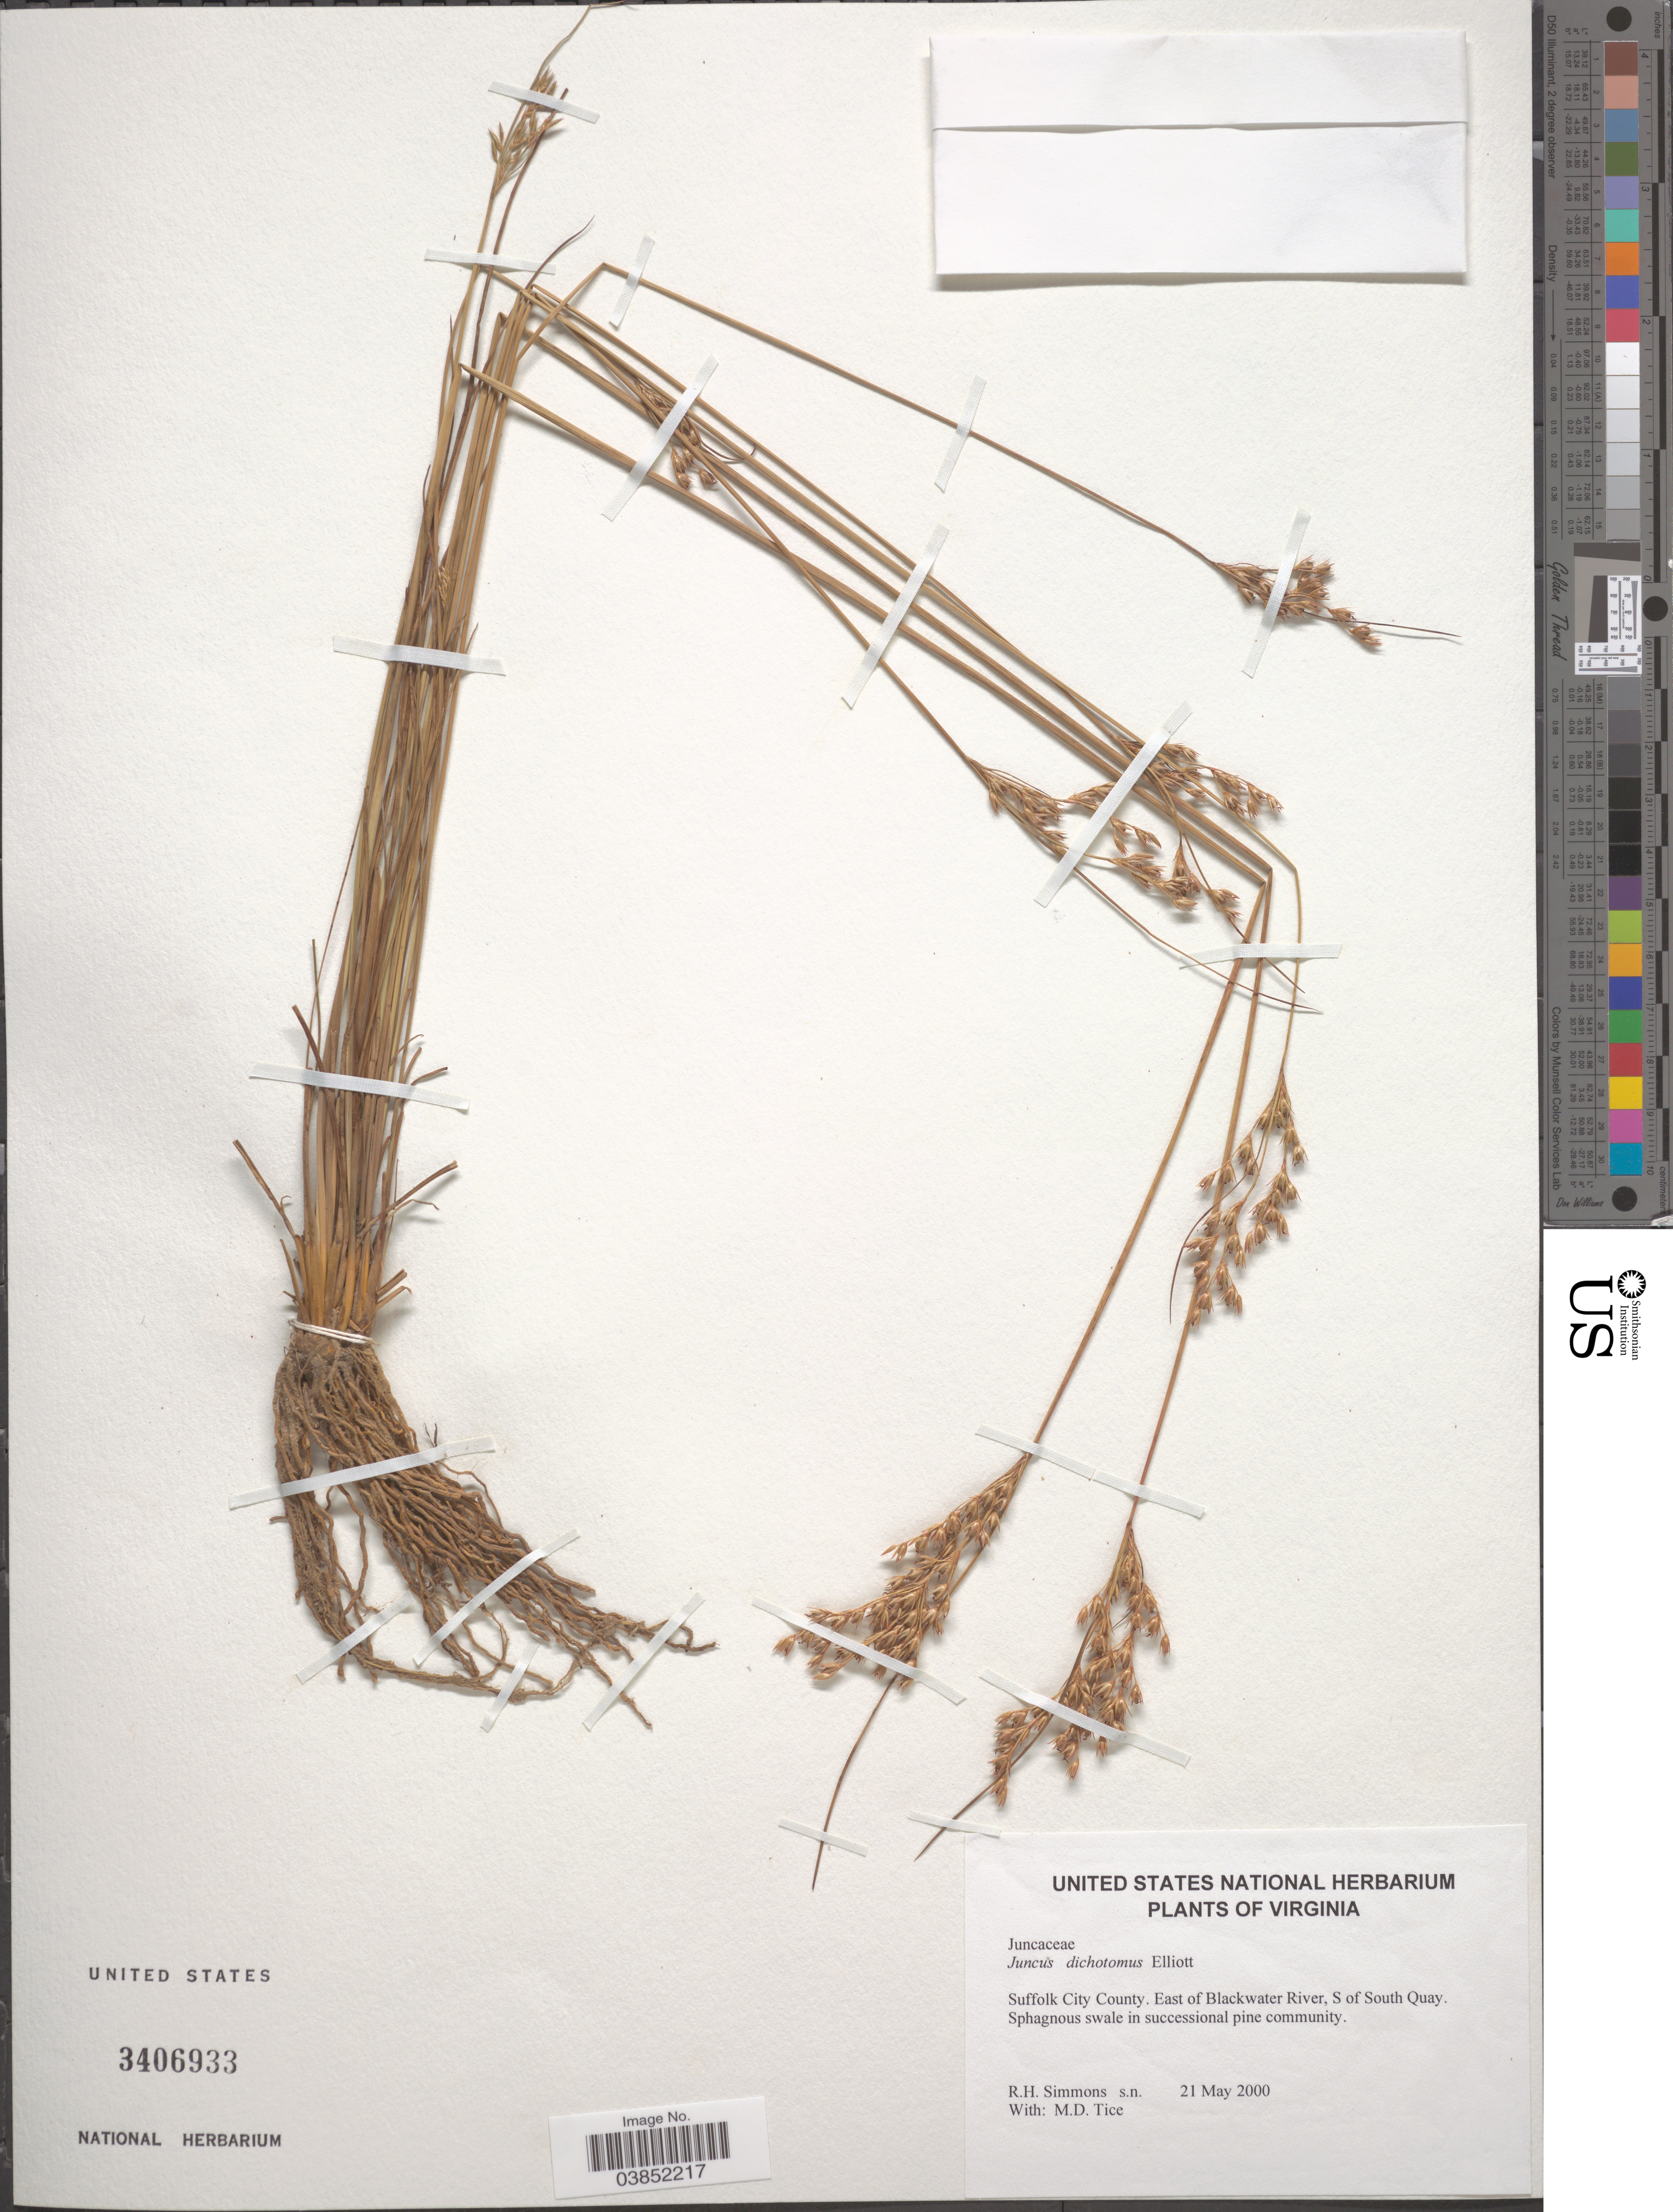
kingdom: Plantae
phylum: Tracheophyta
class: Liliopsida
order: Poales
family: Juncaceae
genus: Juncus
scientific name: Juncus dichotomus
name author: Elliott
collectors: R. H. Simmons & M. Tice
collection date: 2000-05-21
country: United States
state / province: Virginia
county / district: City of Suffolk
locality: Suffolk City County. East of Blackwater River, S of South Quay.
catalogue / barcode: US 3406933